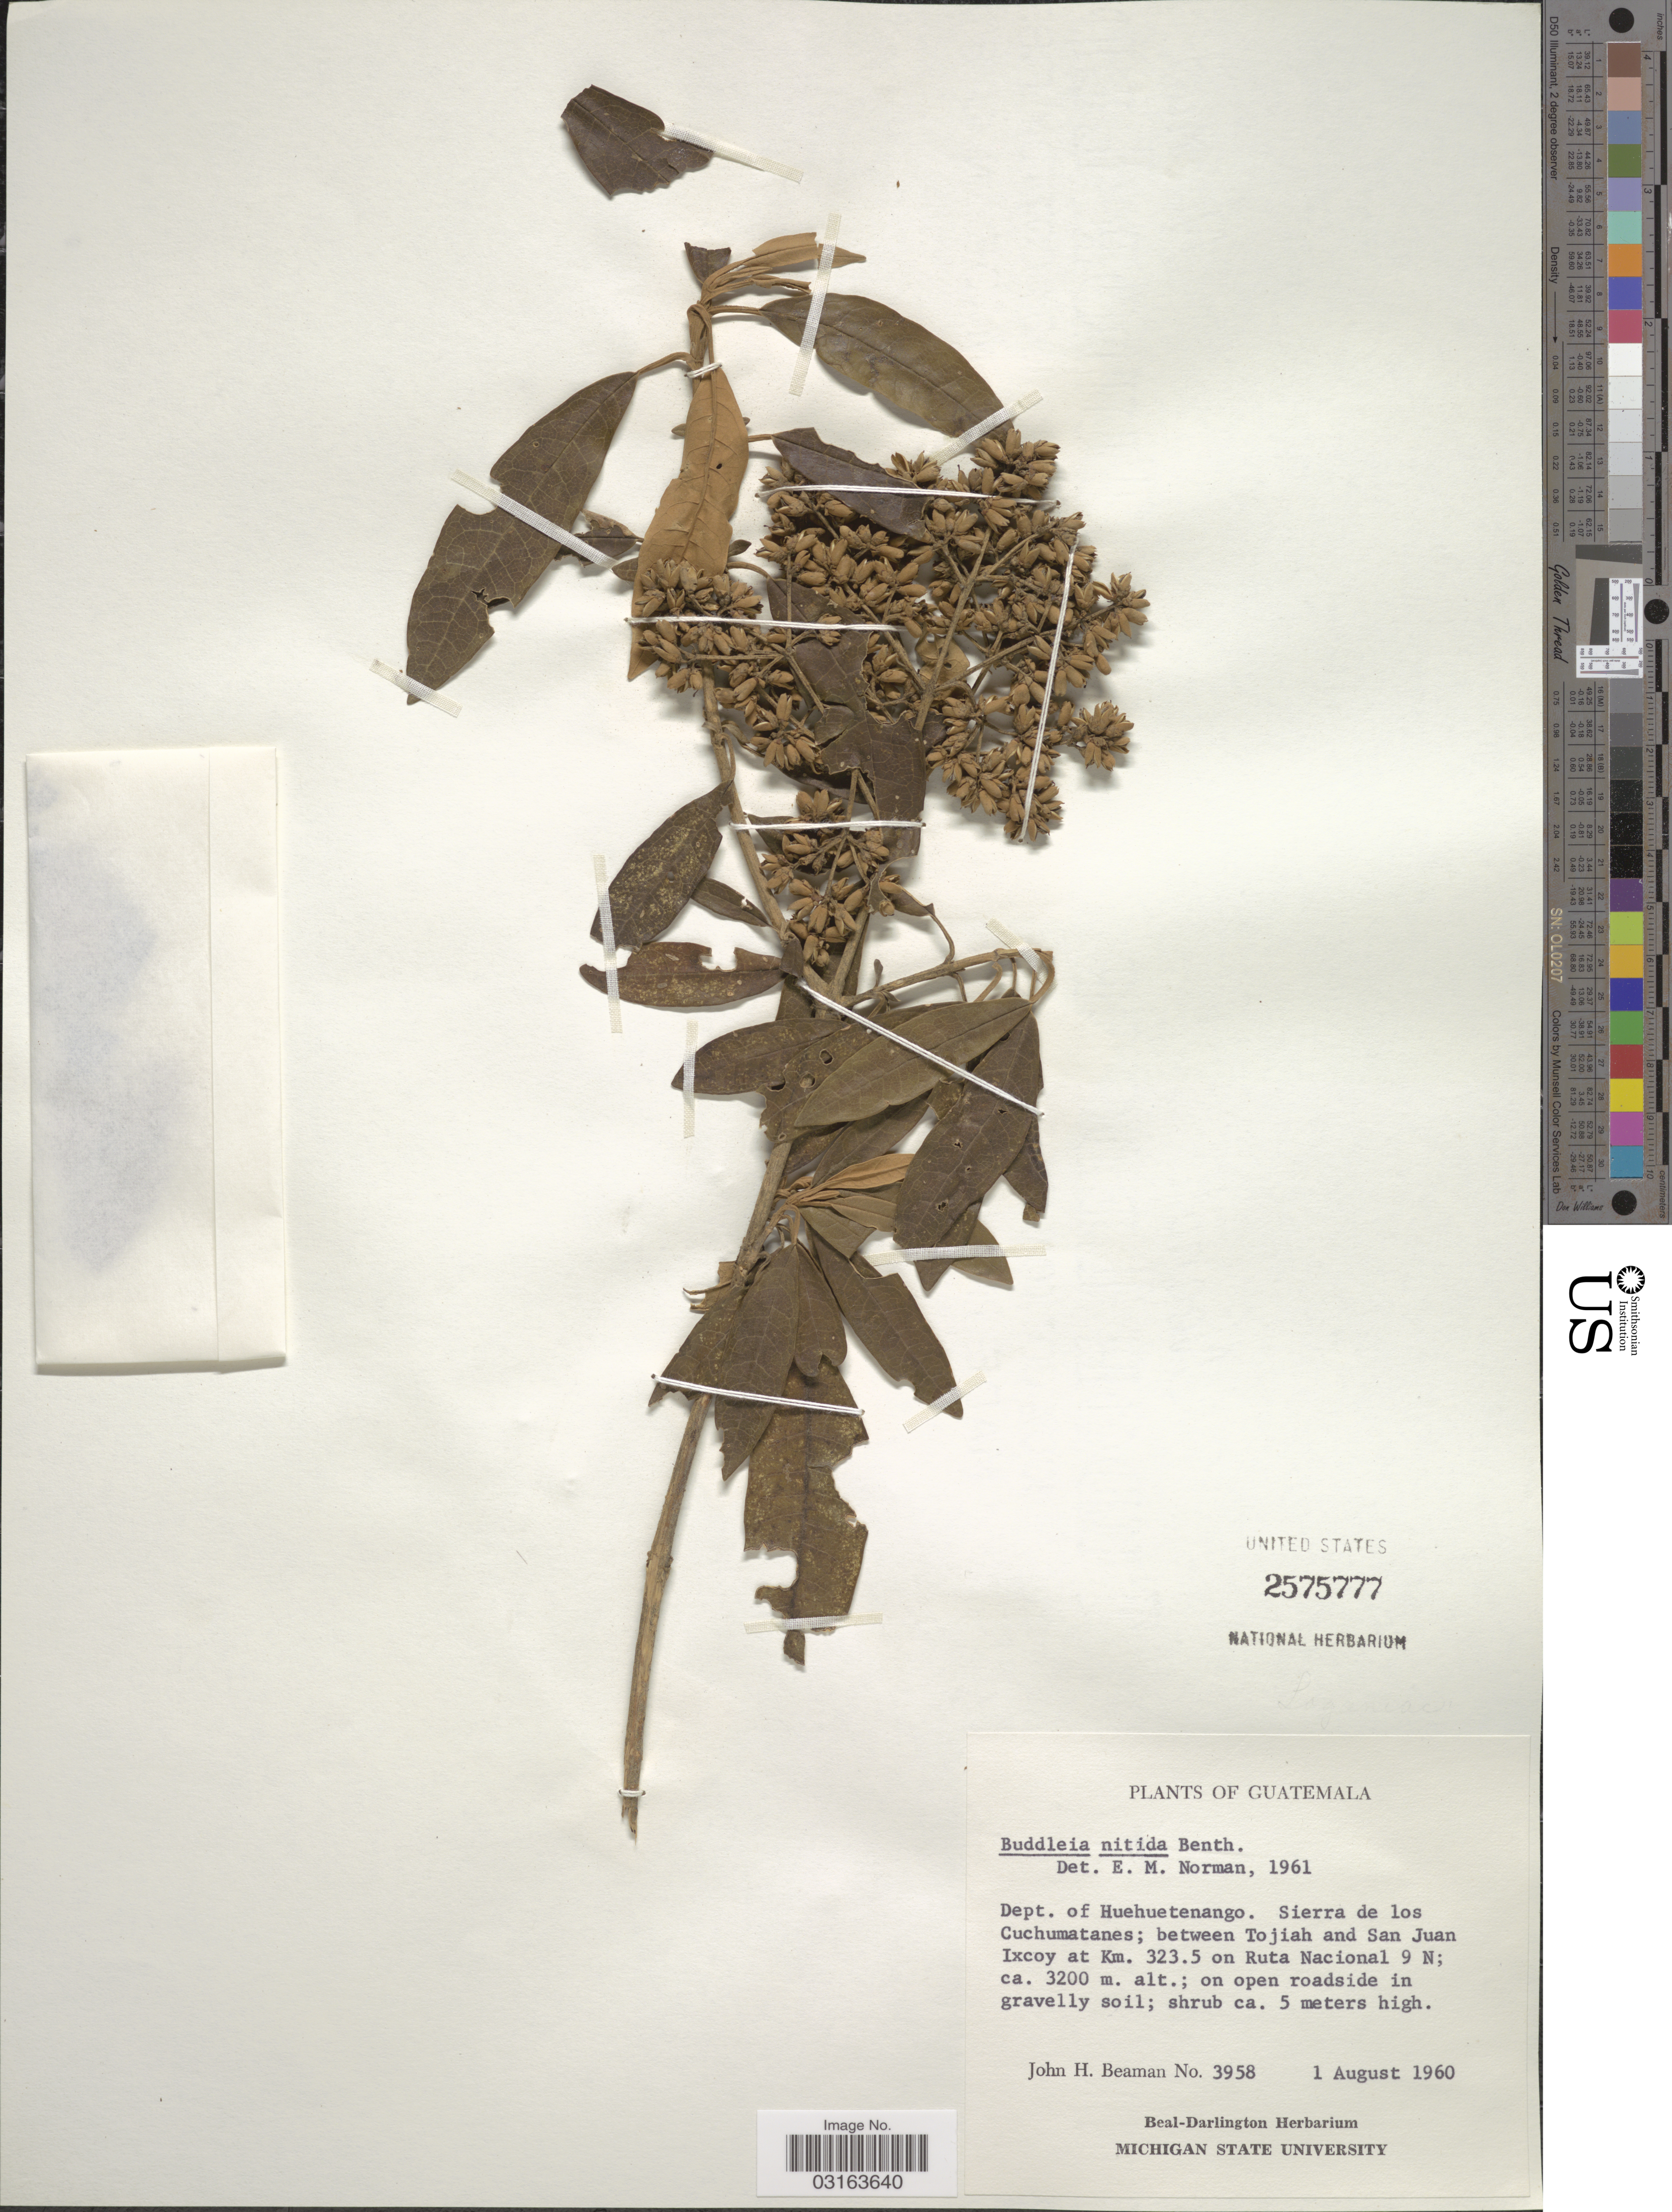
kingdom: Plantae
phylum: Tracheophyta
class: Magnoliopsida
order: Lamiales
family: Scrophulariaceae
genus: Buddleja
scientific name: Buddleja nitida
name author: Benth.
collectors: J. H. Beaman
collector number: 3958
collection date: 1960-08-01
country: Guatemala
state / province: Huehuetenango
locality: Dept. of Huehuetenango. Sierra de los Cuchumatanes; between Tojiah and San Juan Ixcoy at Km. 323.5 on Ruta Nacional 9 N.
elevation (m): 3200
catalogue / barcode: US 2575777